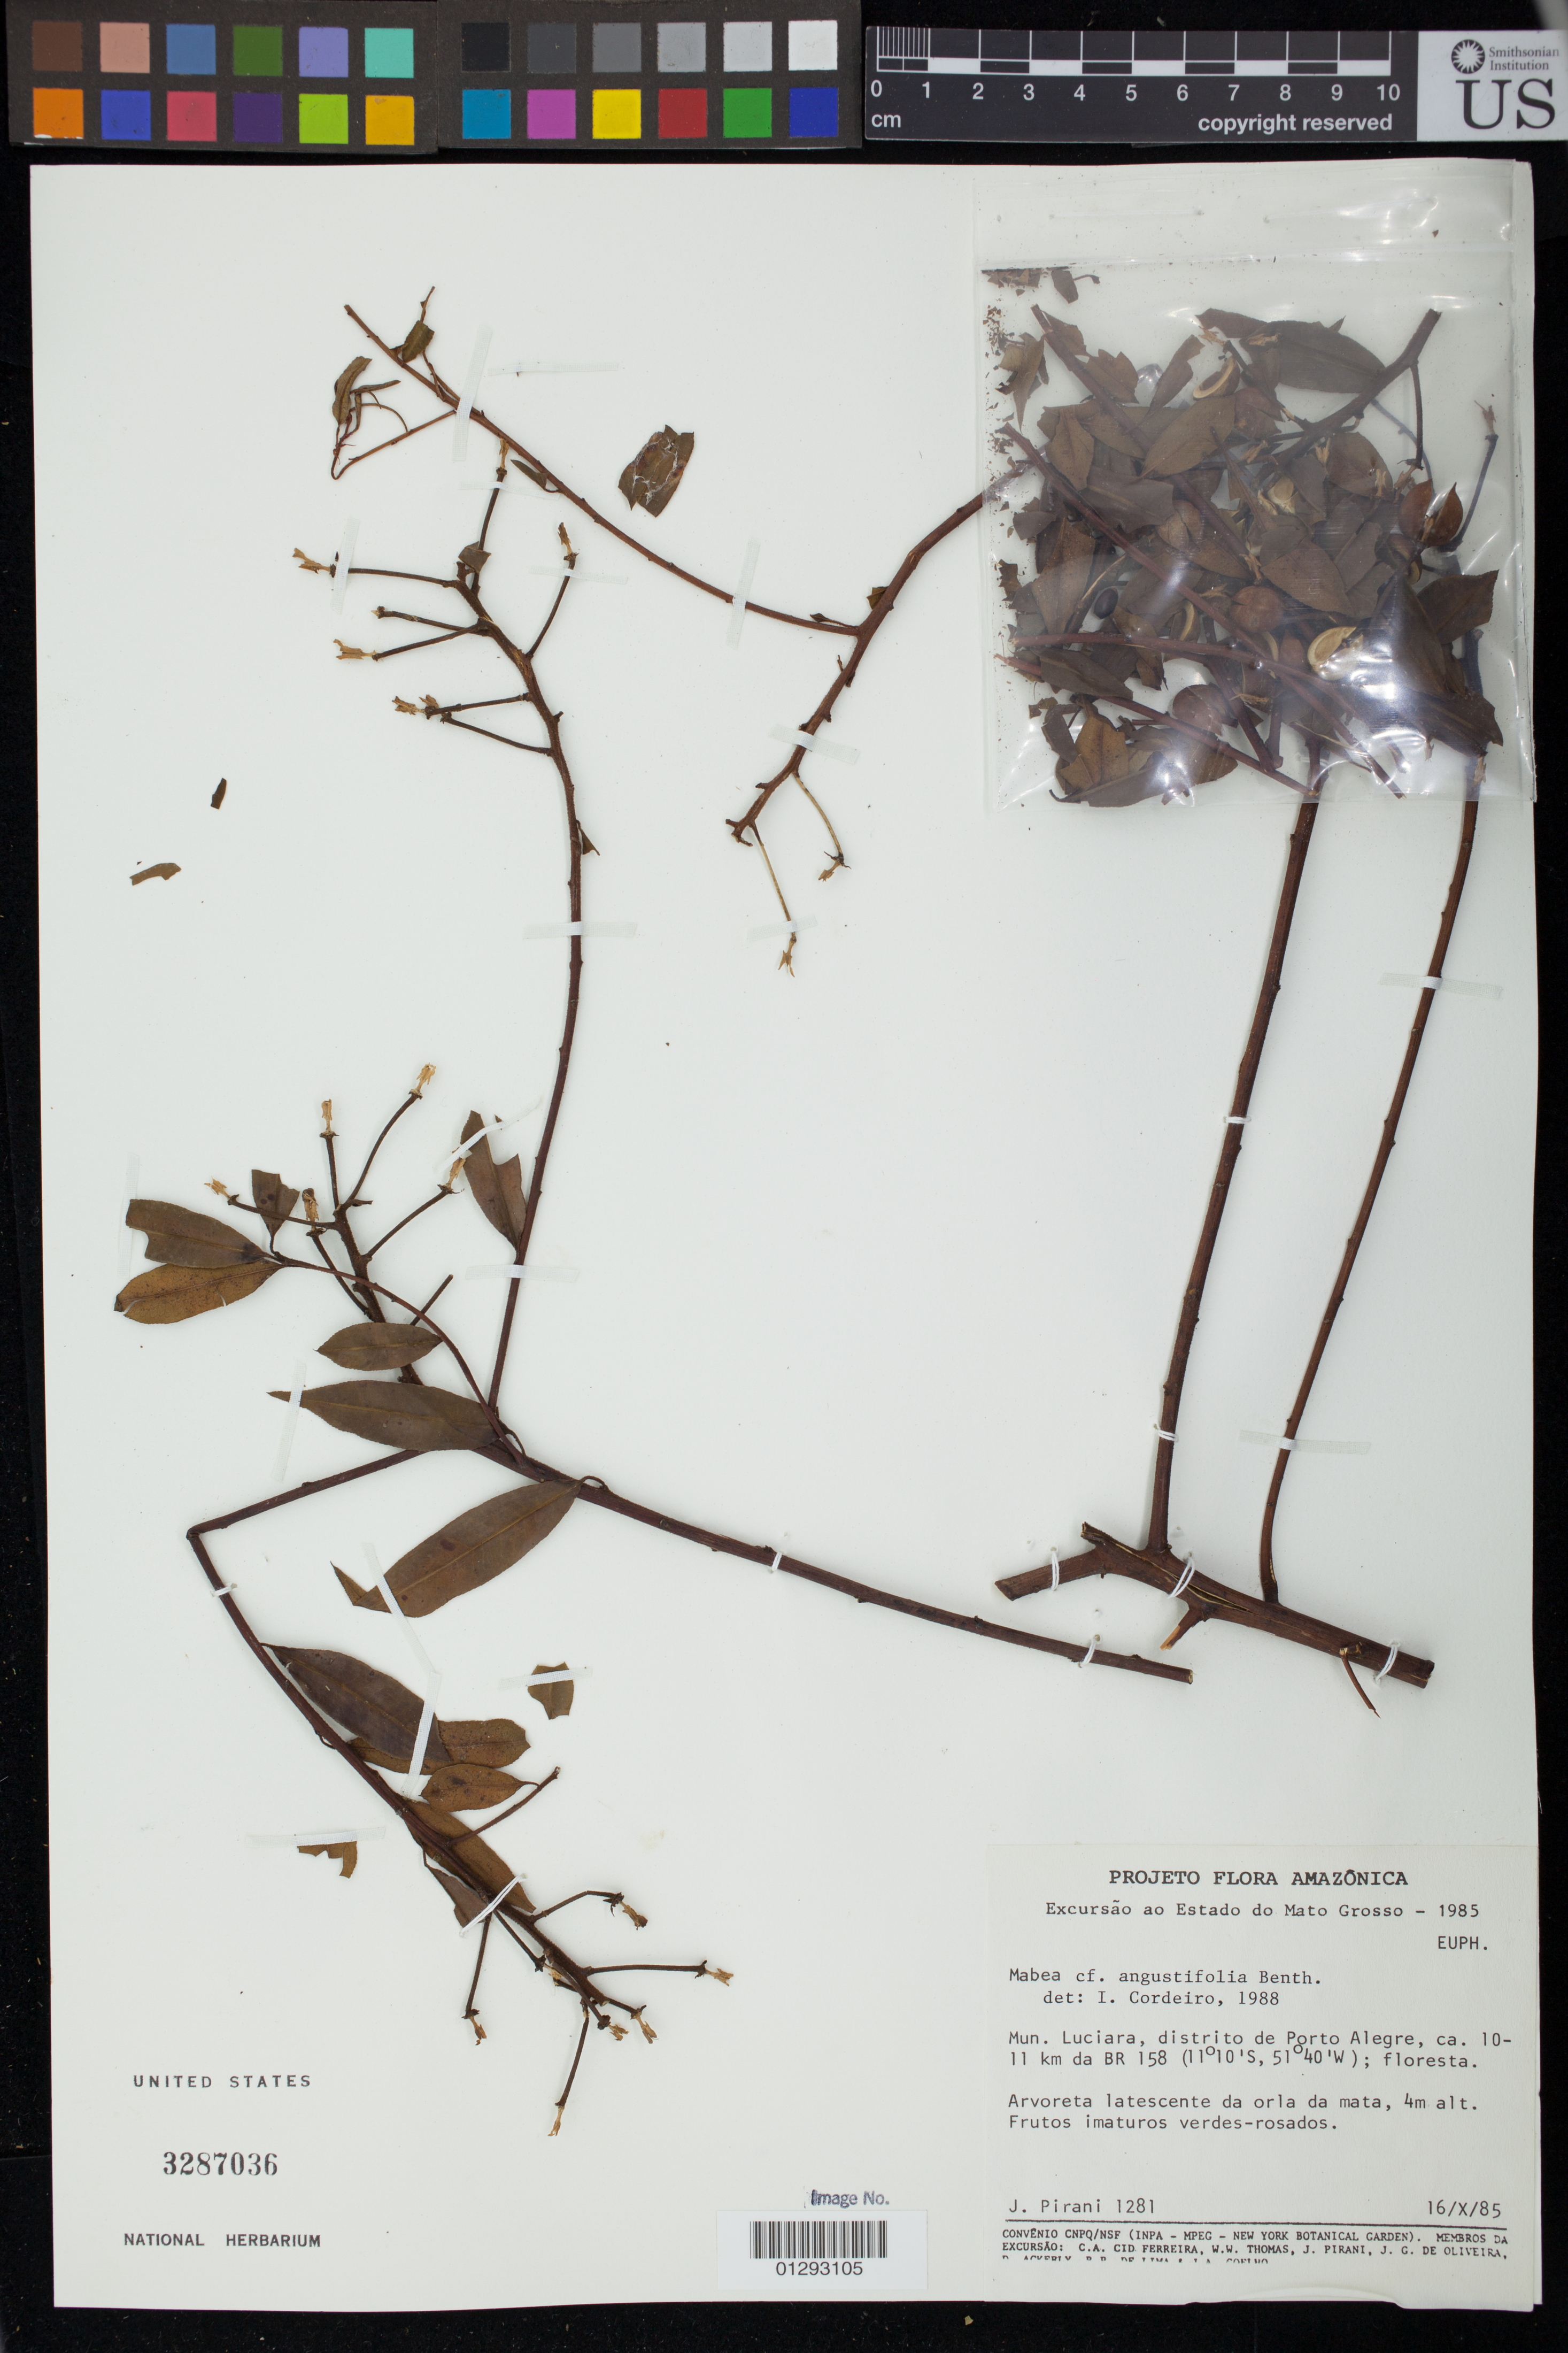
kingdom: Plantae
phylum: Tracheophyta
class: Magnoliopsida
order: Malpighiales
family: Euphorbiaceae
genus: Mabea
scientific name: Mabea angustifolia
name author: Spruce ex Benth.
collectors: J. R. Pirani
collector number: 1281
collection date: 1985-10-16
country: Brazil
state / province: Mato Grosso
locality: Mun. Luciara, distrito de Porto Alegre, ca. 10-11 km da BR 158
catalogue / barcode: US 3287036